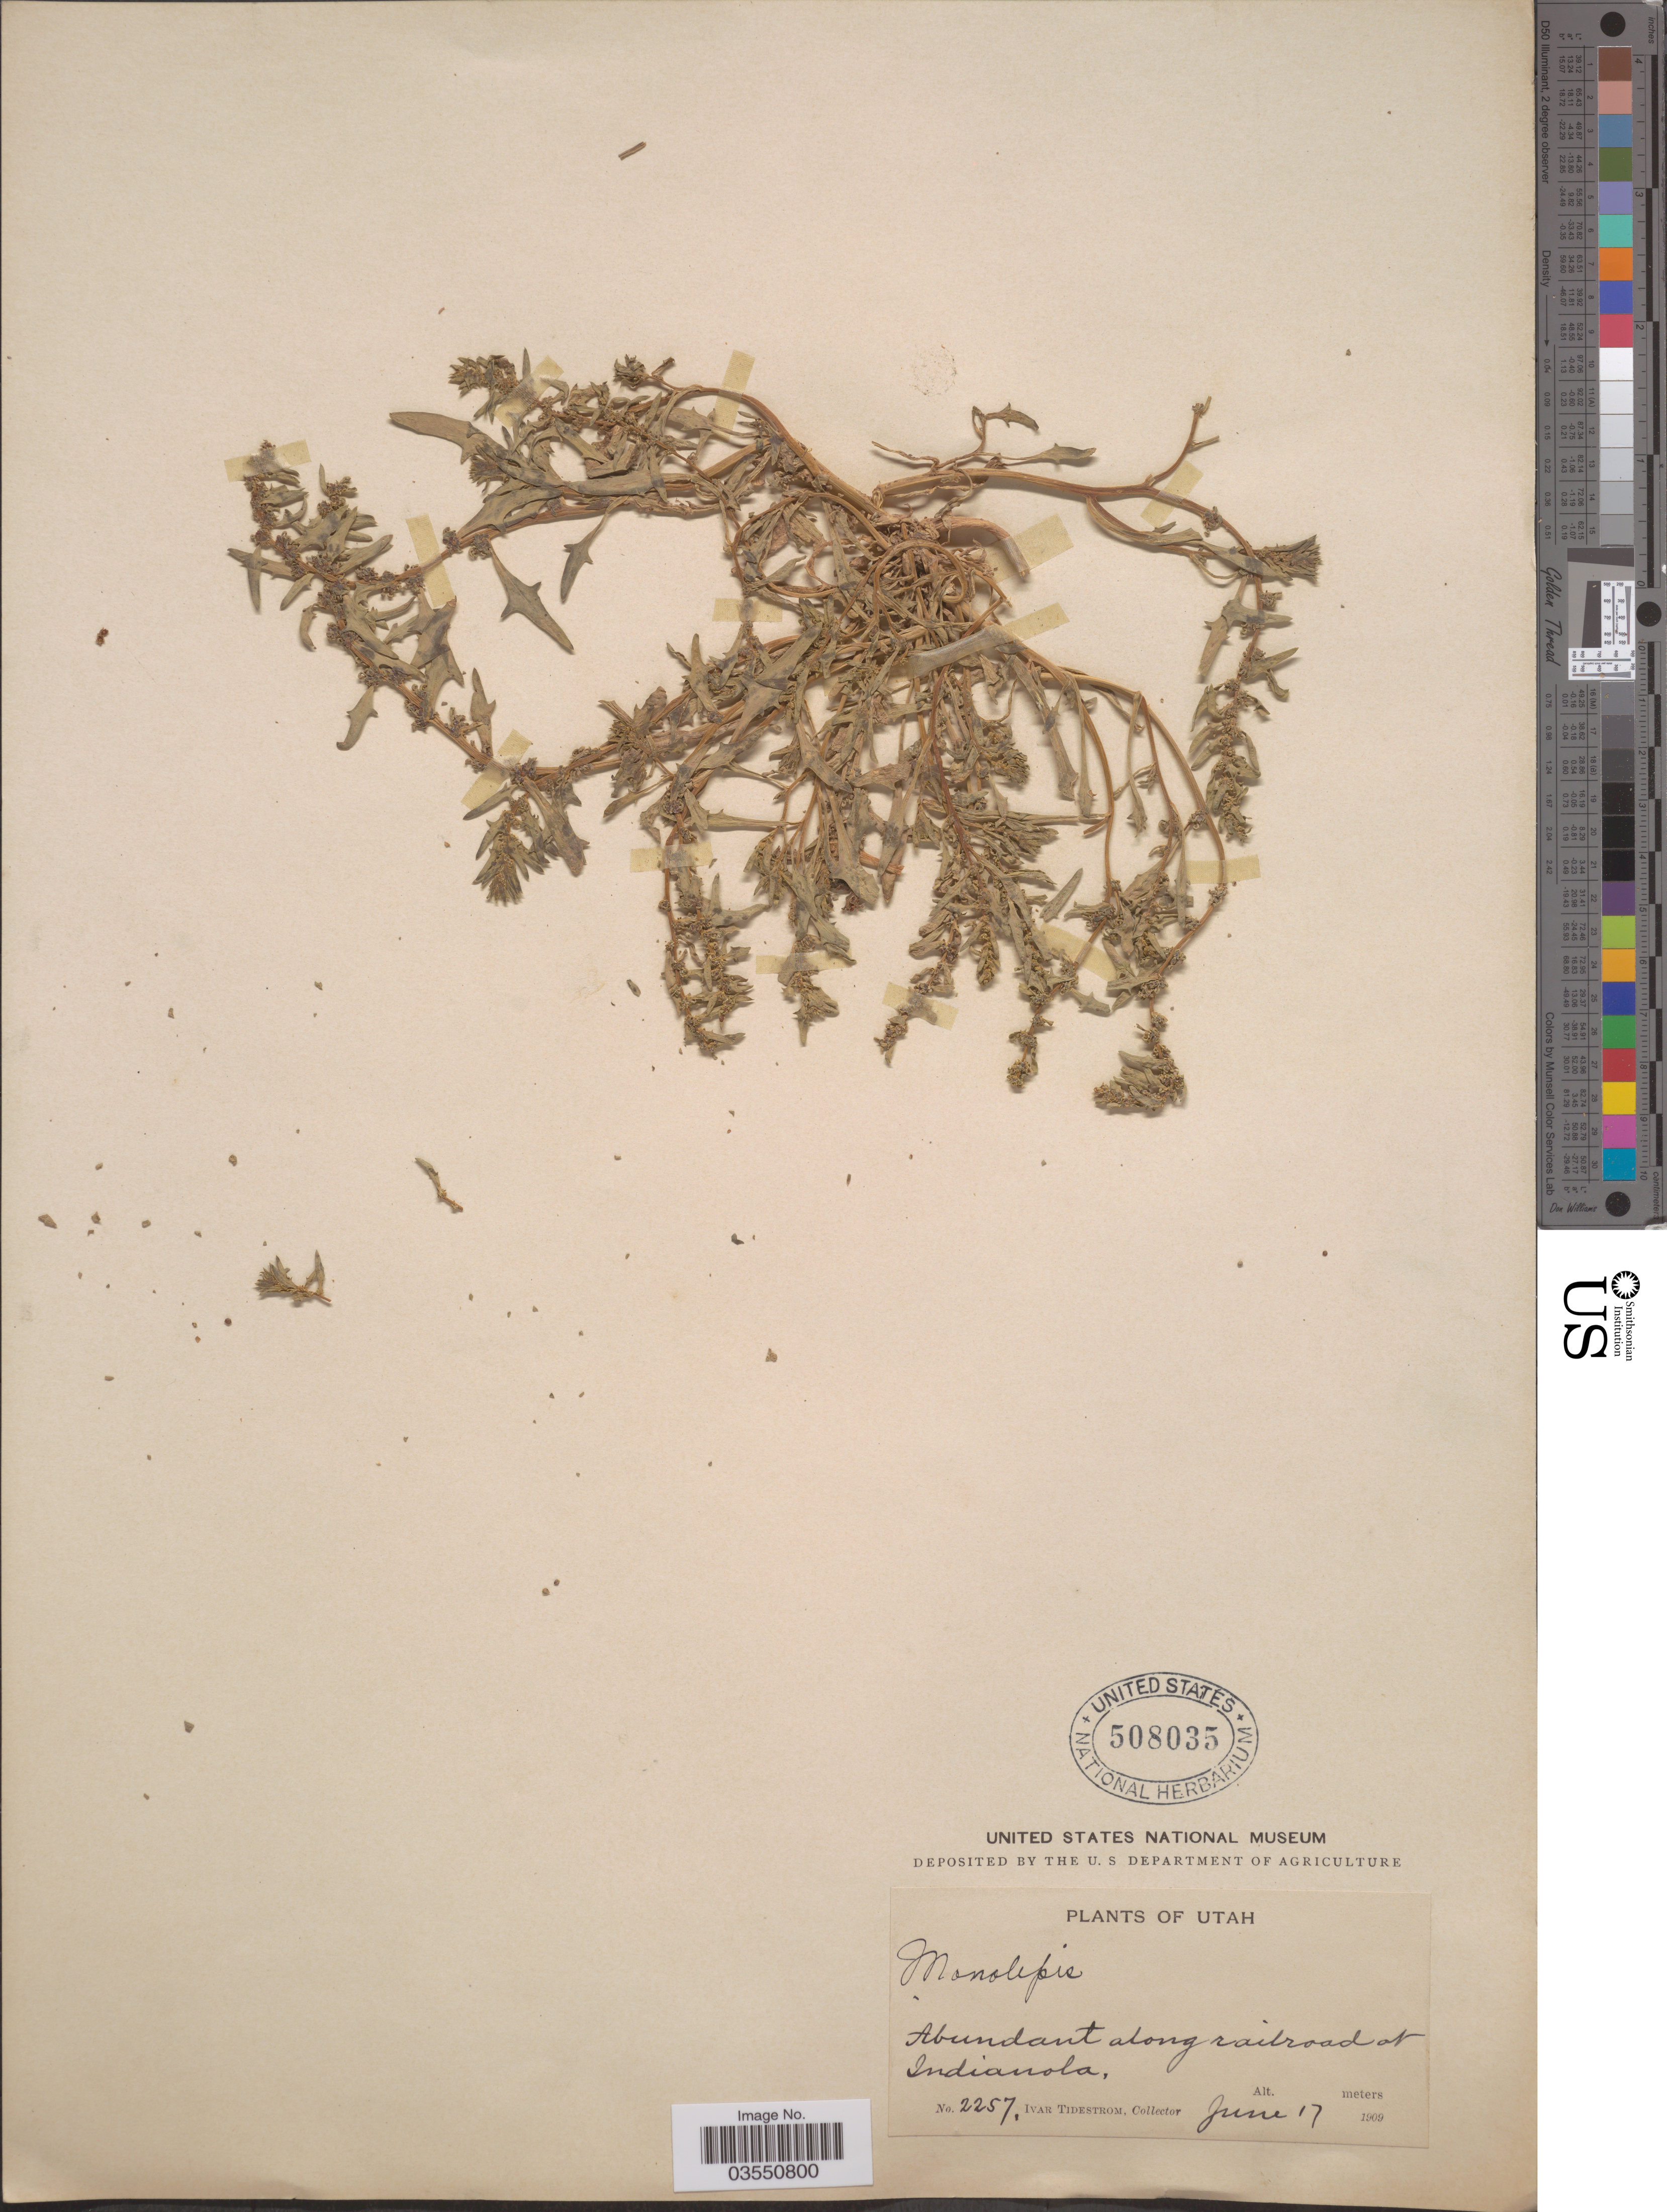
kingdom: Plantae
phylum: Tracheophyta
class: Magnoliopsida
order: Caryophyllales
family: Amaranthaceae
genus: Blitum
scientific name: Blitum nuttallianum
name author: Schult.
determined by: Strong, Mark T., (BOT), Smithsonian Institution - National Museum of Natural History (UNITED STATES)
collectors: I. F. Tidestrom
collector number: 2257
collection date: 1909-06-17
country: United States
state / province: Utah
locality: Abundant along railroad at Indianola.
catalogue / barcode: US 508035